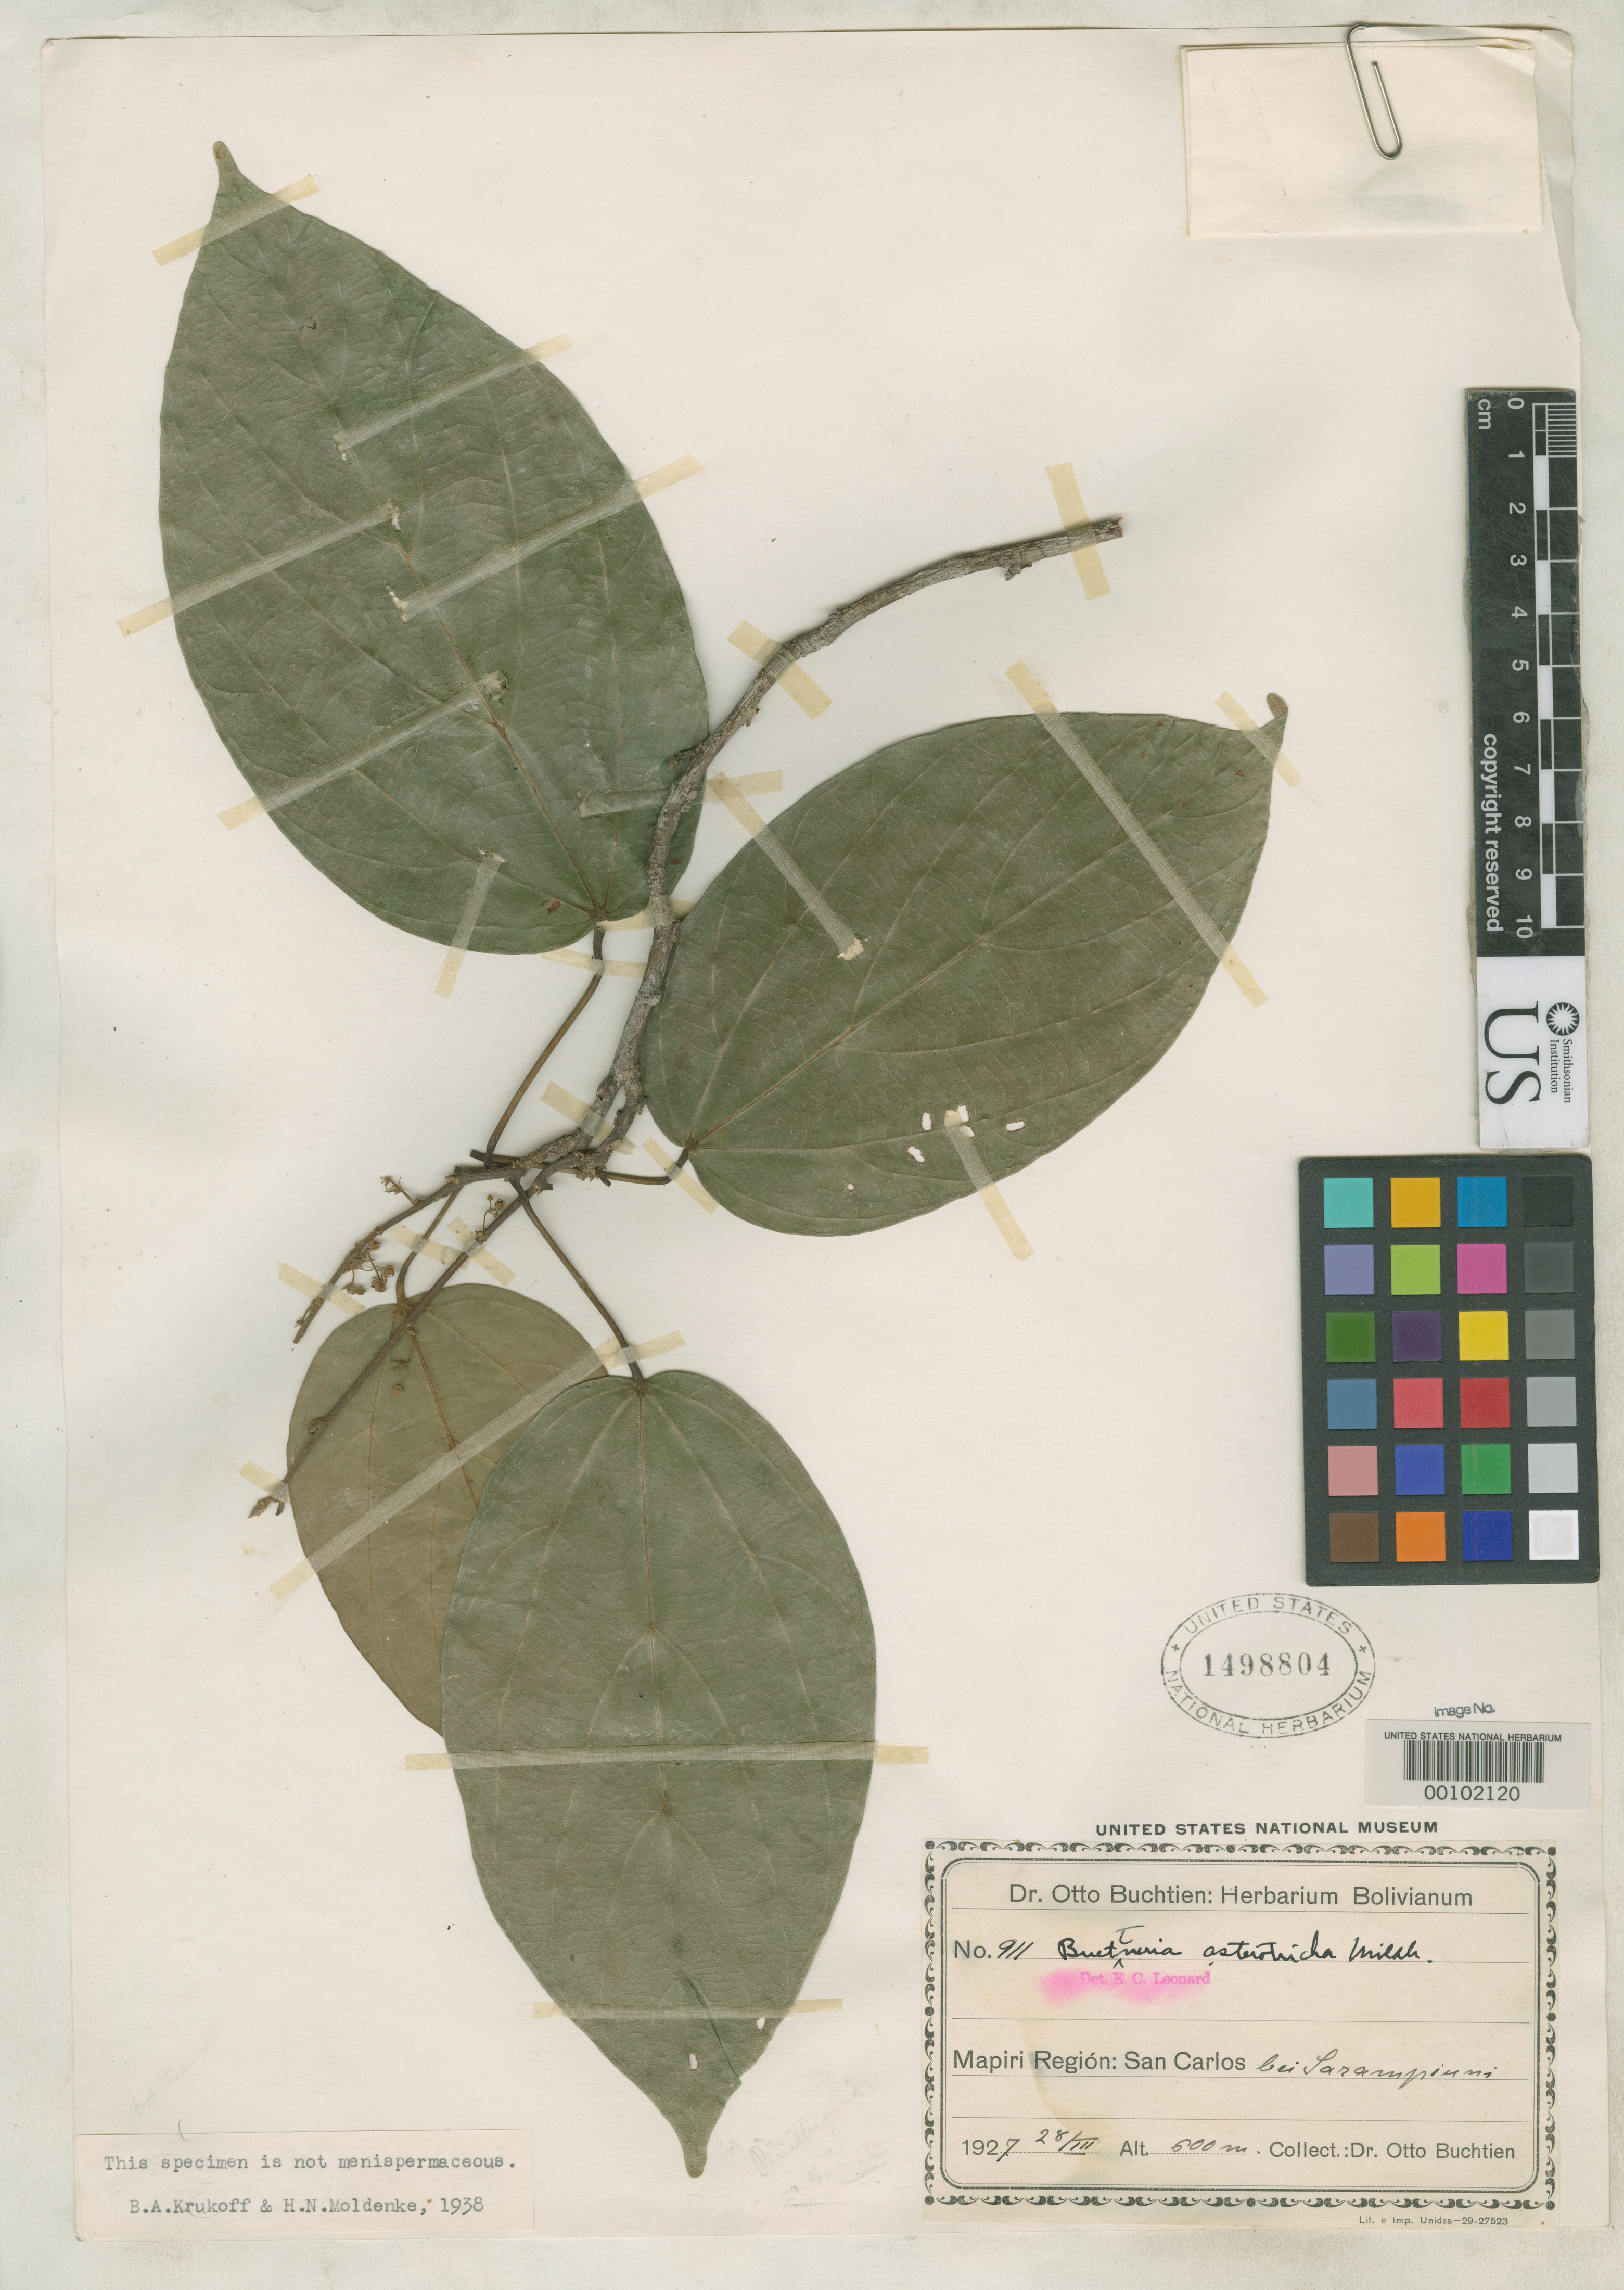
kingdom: Plantae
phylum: Tracheophyta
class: Magnoliopsida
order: Malvales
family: Malvaceae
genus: Byttneria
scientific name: Byttneria asterotricha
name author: Mildbr.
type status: Isosyntype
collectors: O. Buchtien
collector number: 911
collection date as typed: Mar 1928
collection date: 1928-03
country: Bolivia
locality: Mapiri, San Carlos, Sarampinni.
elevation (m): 500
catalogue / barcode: US 1498804